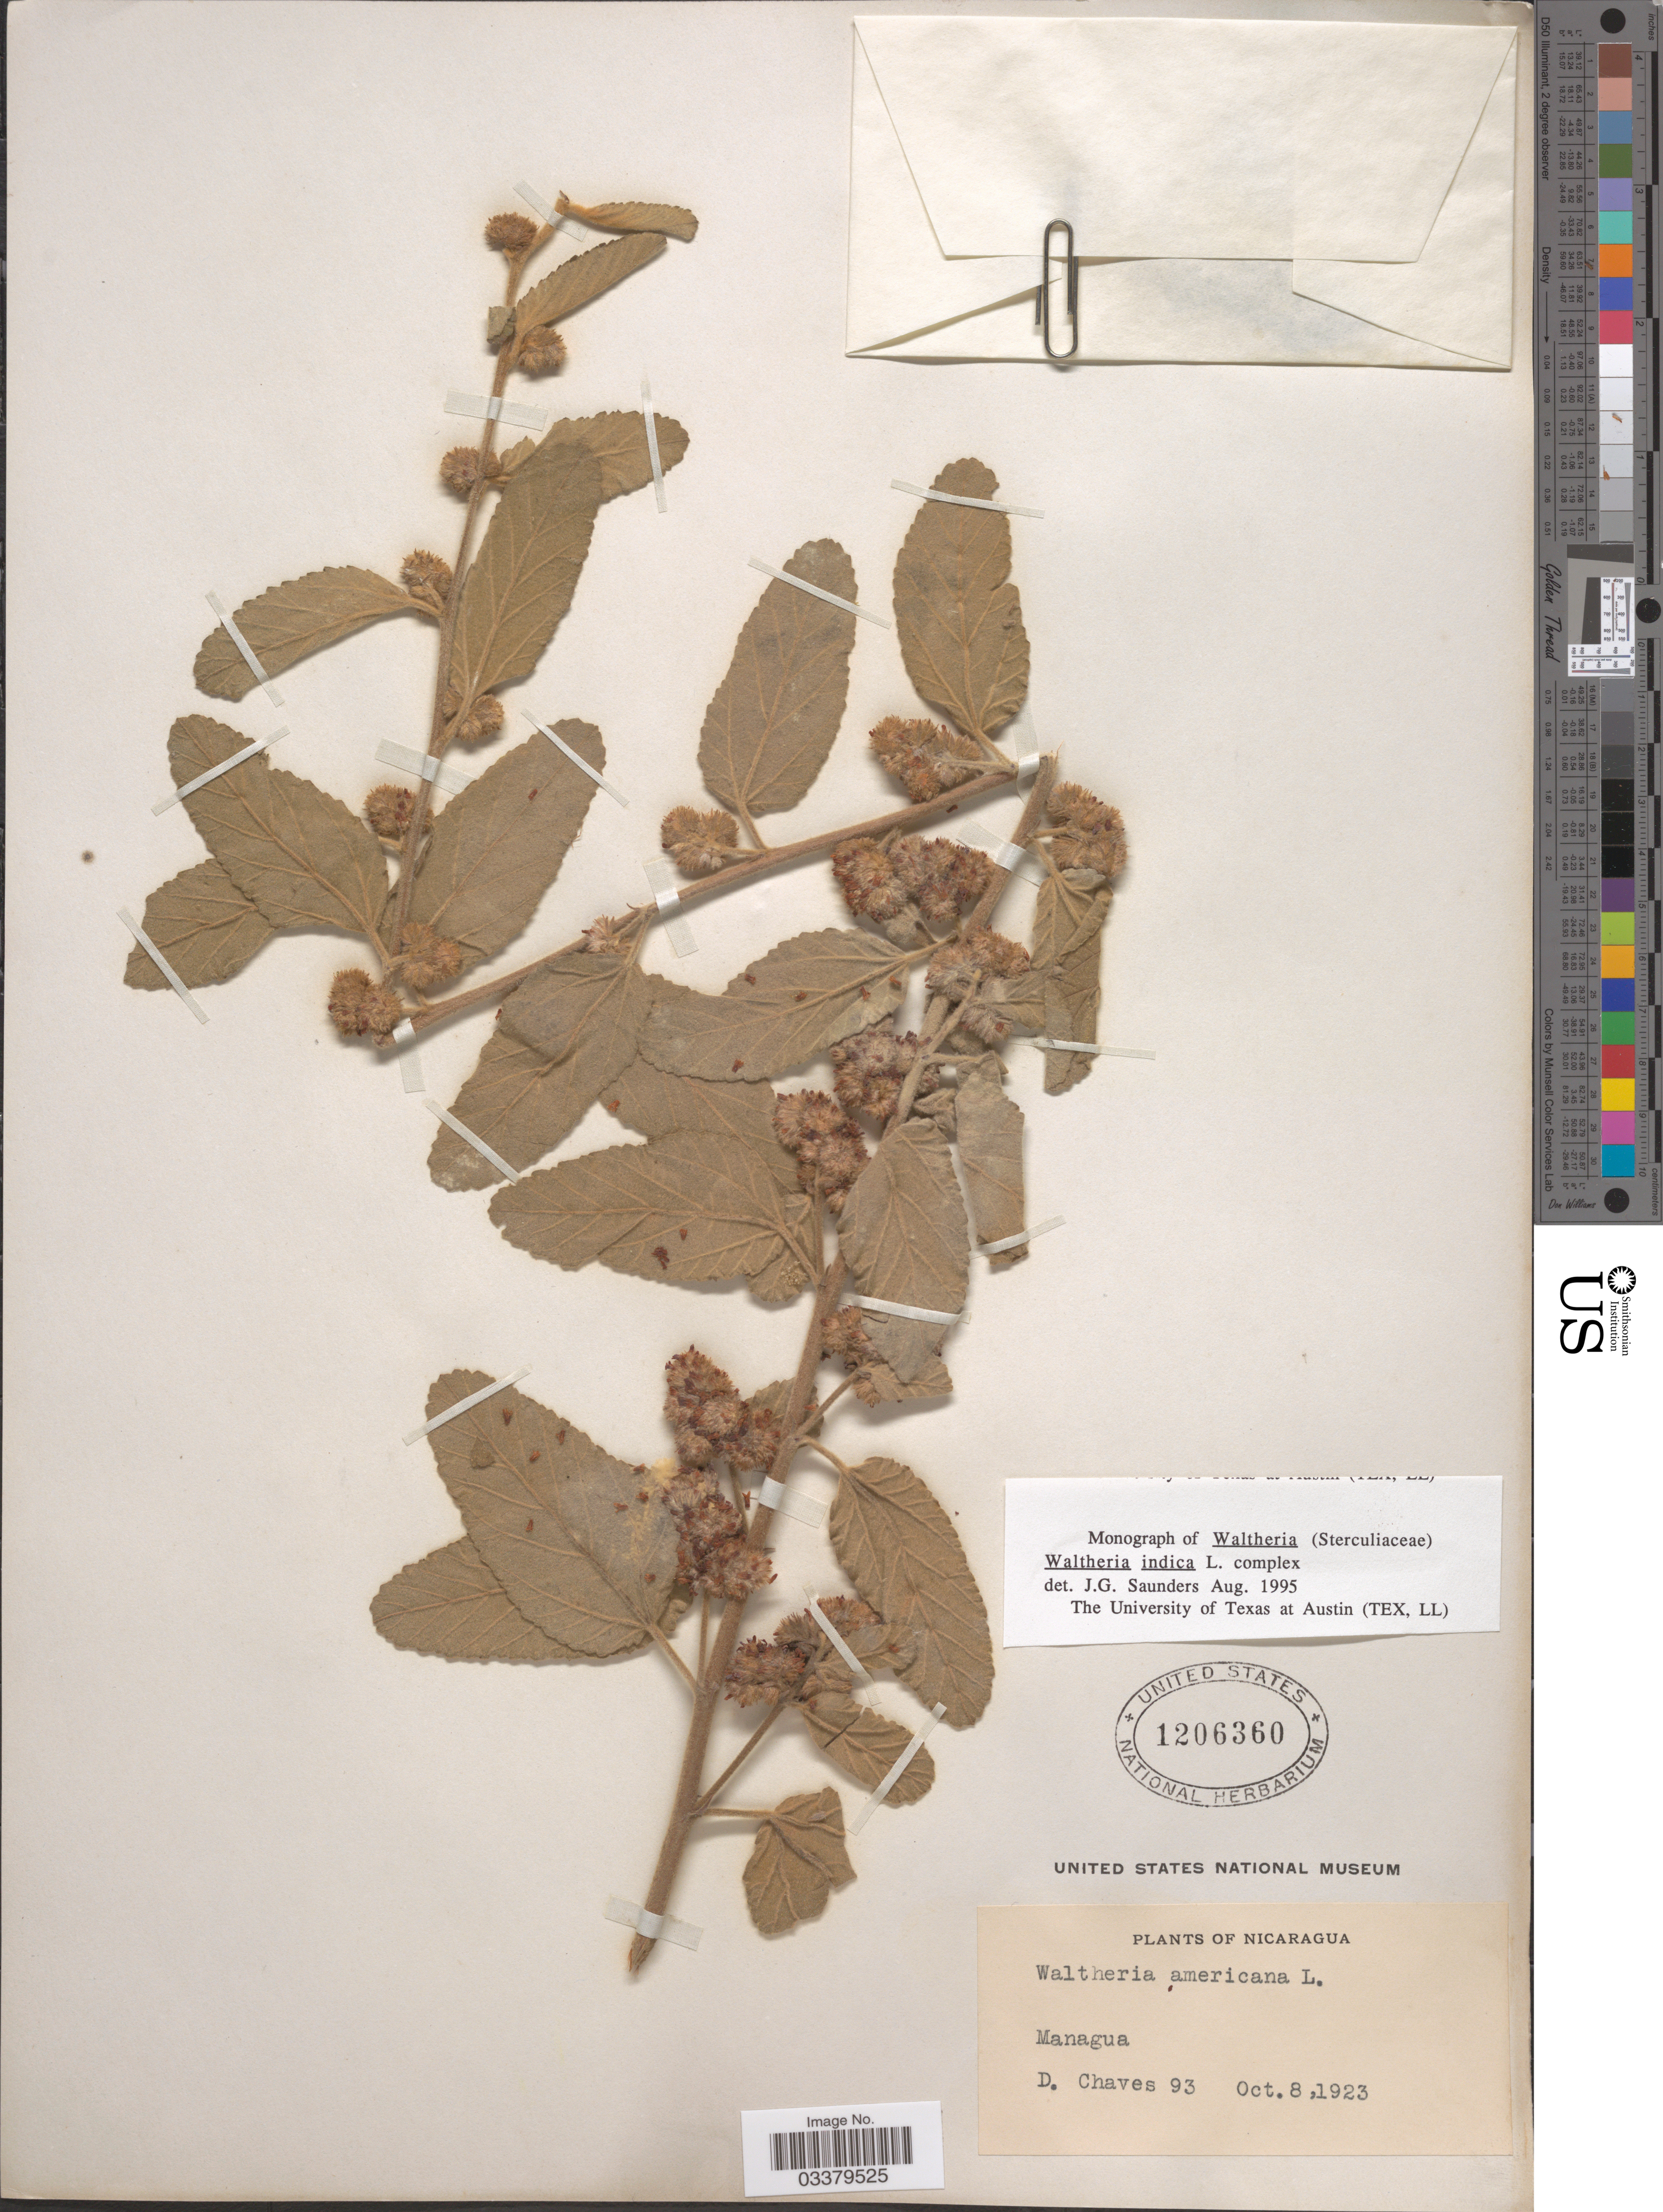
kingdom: Plantae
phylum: Tracheophyta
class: Magnoliopsida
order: Malvales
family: Malvaceae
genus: Waltheria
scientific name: Waltheria indica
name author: L.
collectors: D. Chaves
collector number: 93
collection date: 1923-10-08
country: Nicaragua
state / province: Managua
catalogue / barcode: US 1206360